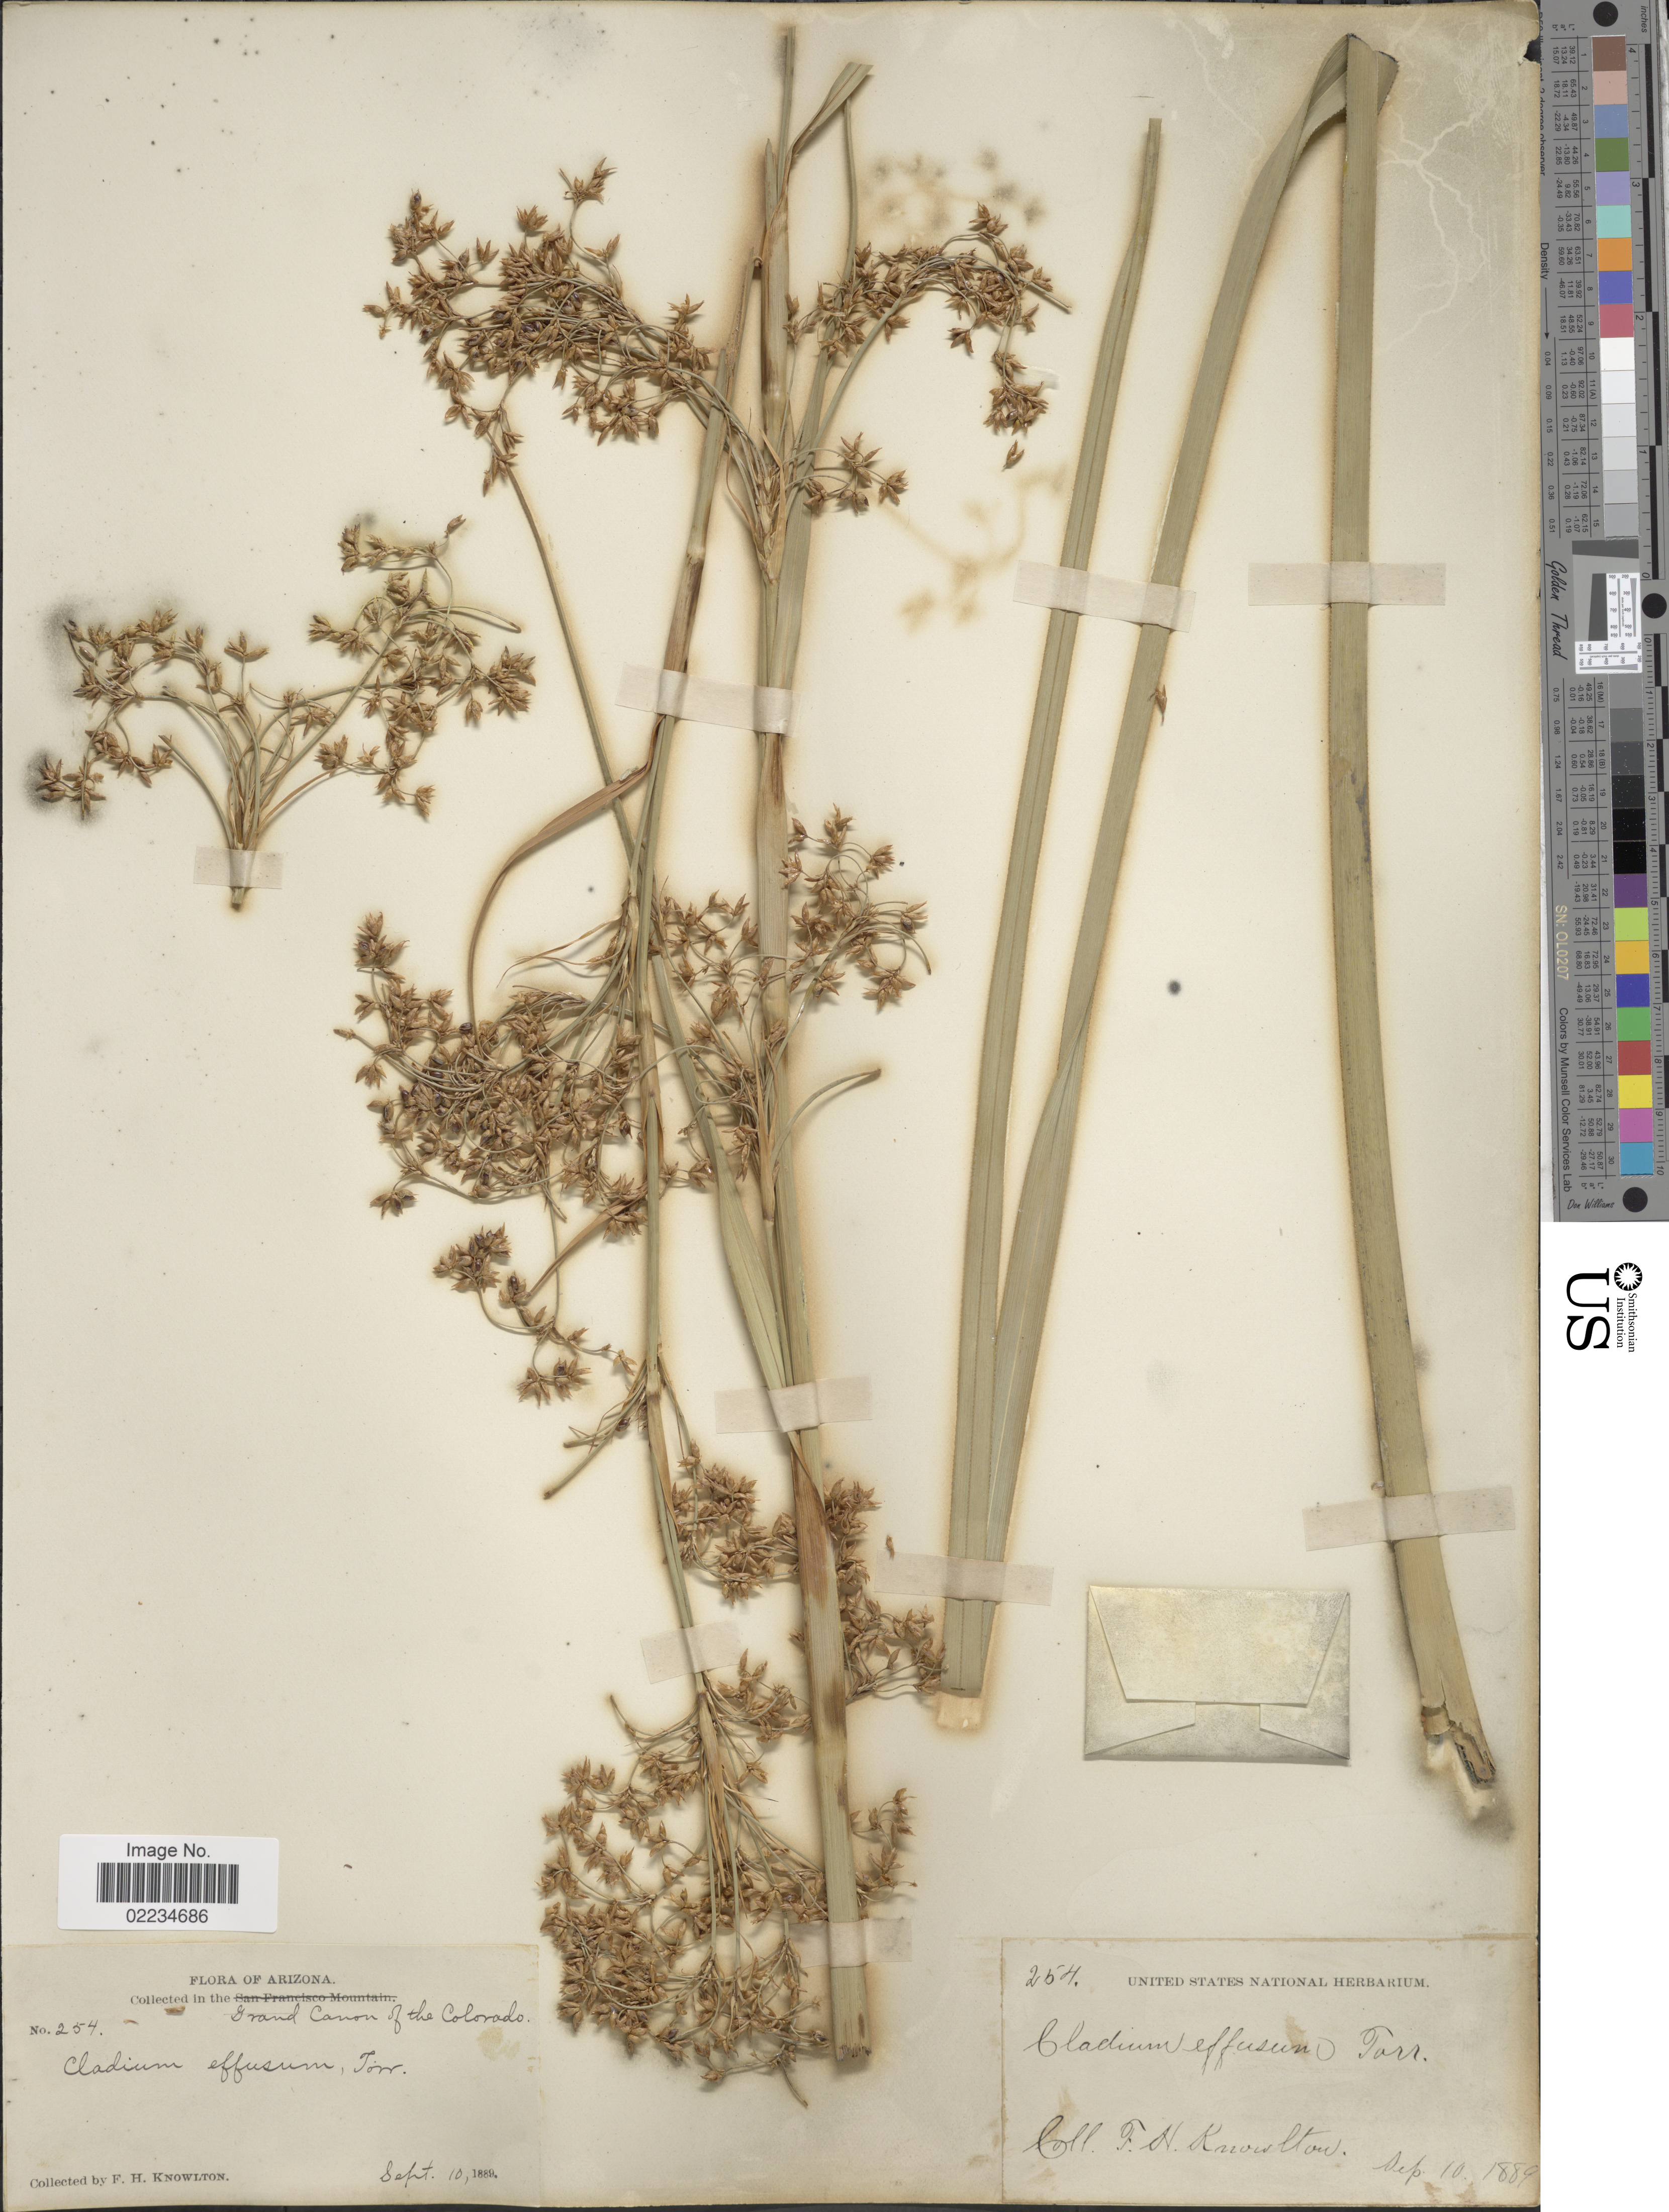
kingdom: Plantae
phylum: Tracheophyta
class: Liliopsida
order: Poales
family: Cyperaceae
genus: Cladium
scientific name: Cladium californicum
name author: (S. Watson) O'Neill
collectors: F. H. Knowlton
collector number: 254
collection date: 1888-09-10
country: United States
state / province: Arizona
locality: Grand Canon of the Colorado